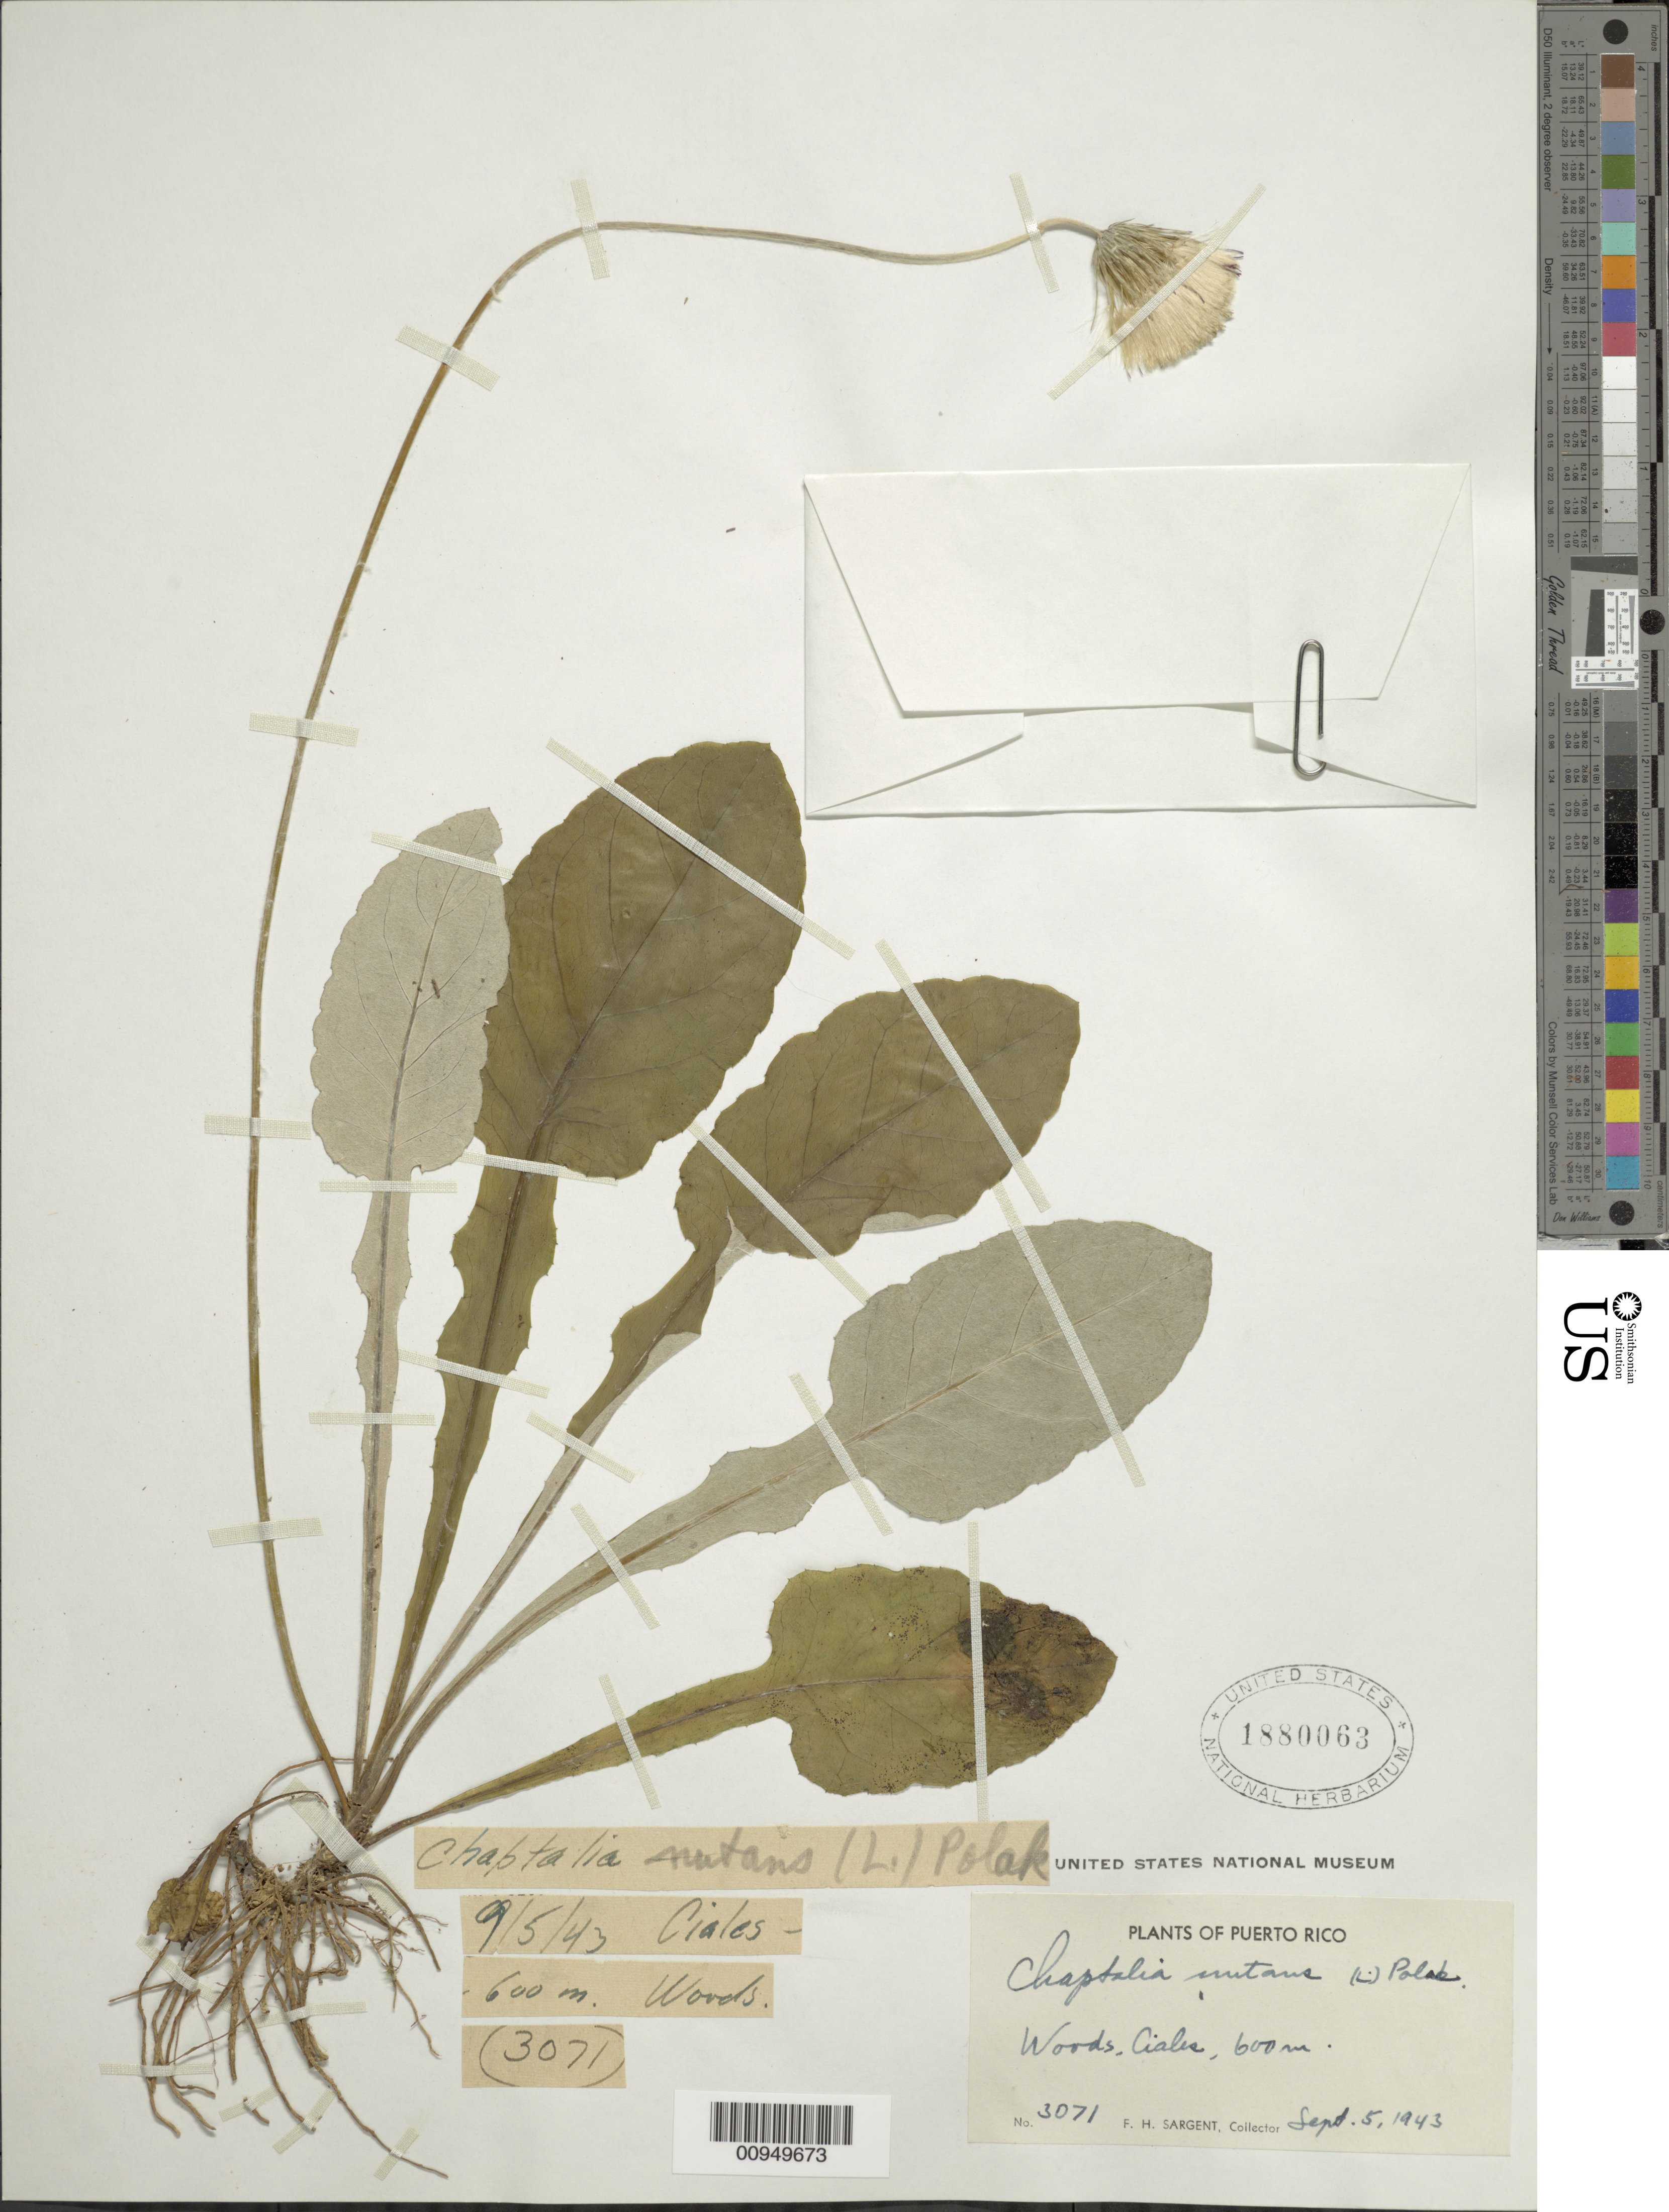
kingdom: Plantae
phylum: Tracheophyta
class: Magnoliopsida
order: Asterales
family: Asteraceae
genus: Chaptalia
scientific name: Chaptalia nutans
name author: (L.) Pol.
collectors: F. H. Sargent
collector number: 3071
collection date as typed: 05 Sep 1943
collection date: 1943-09-05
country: Puerto Rico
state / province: Ciales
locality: Ciales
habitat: Woods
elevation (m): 600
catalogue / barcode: US 1880063